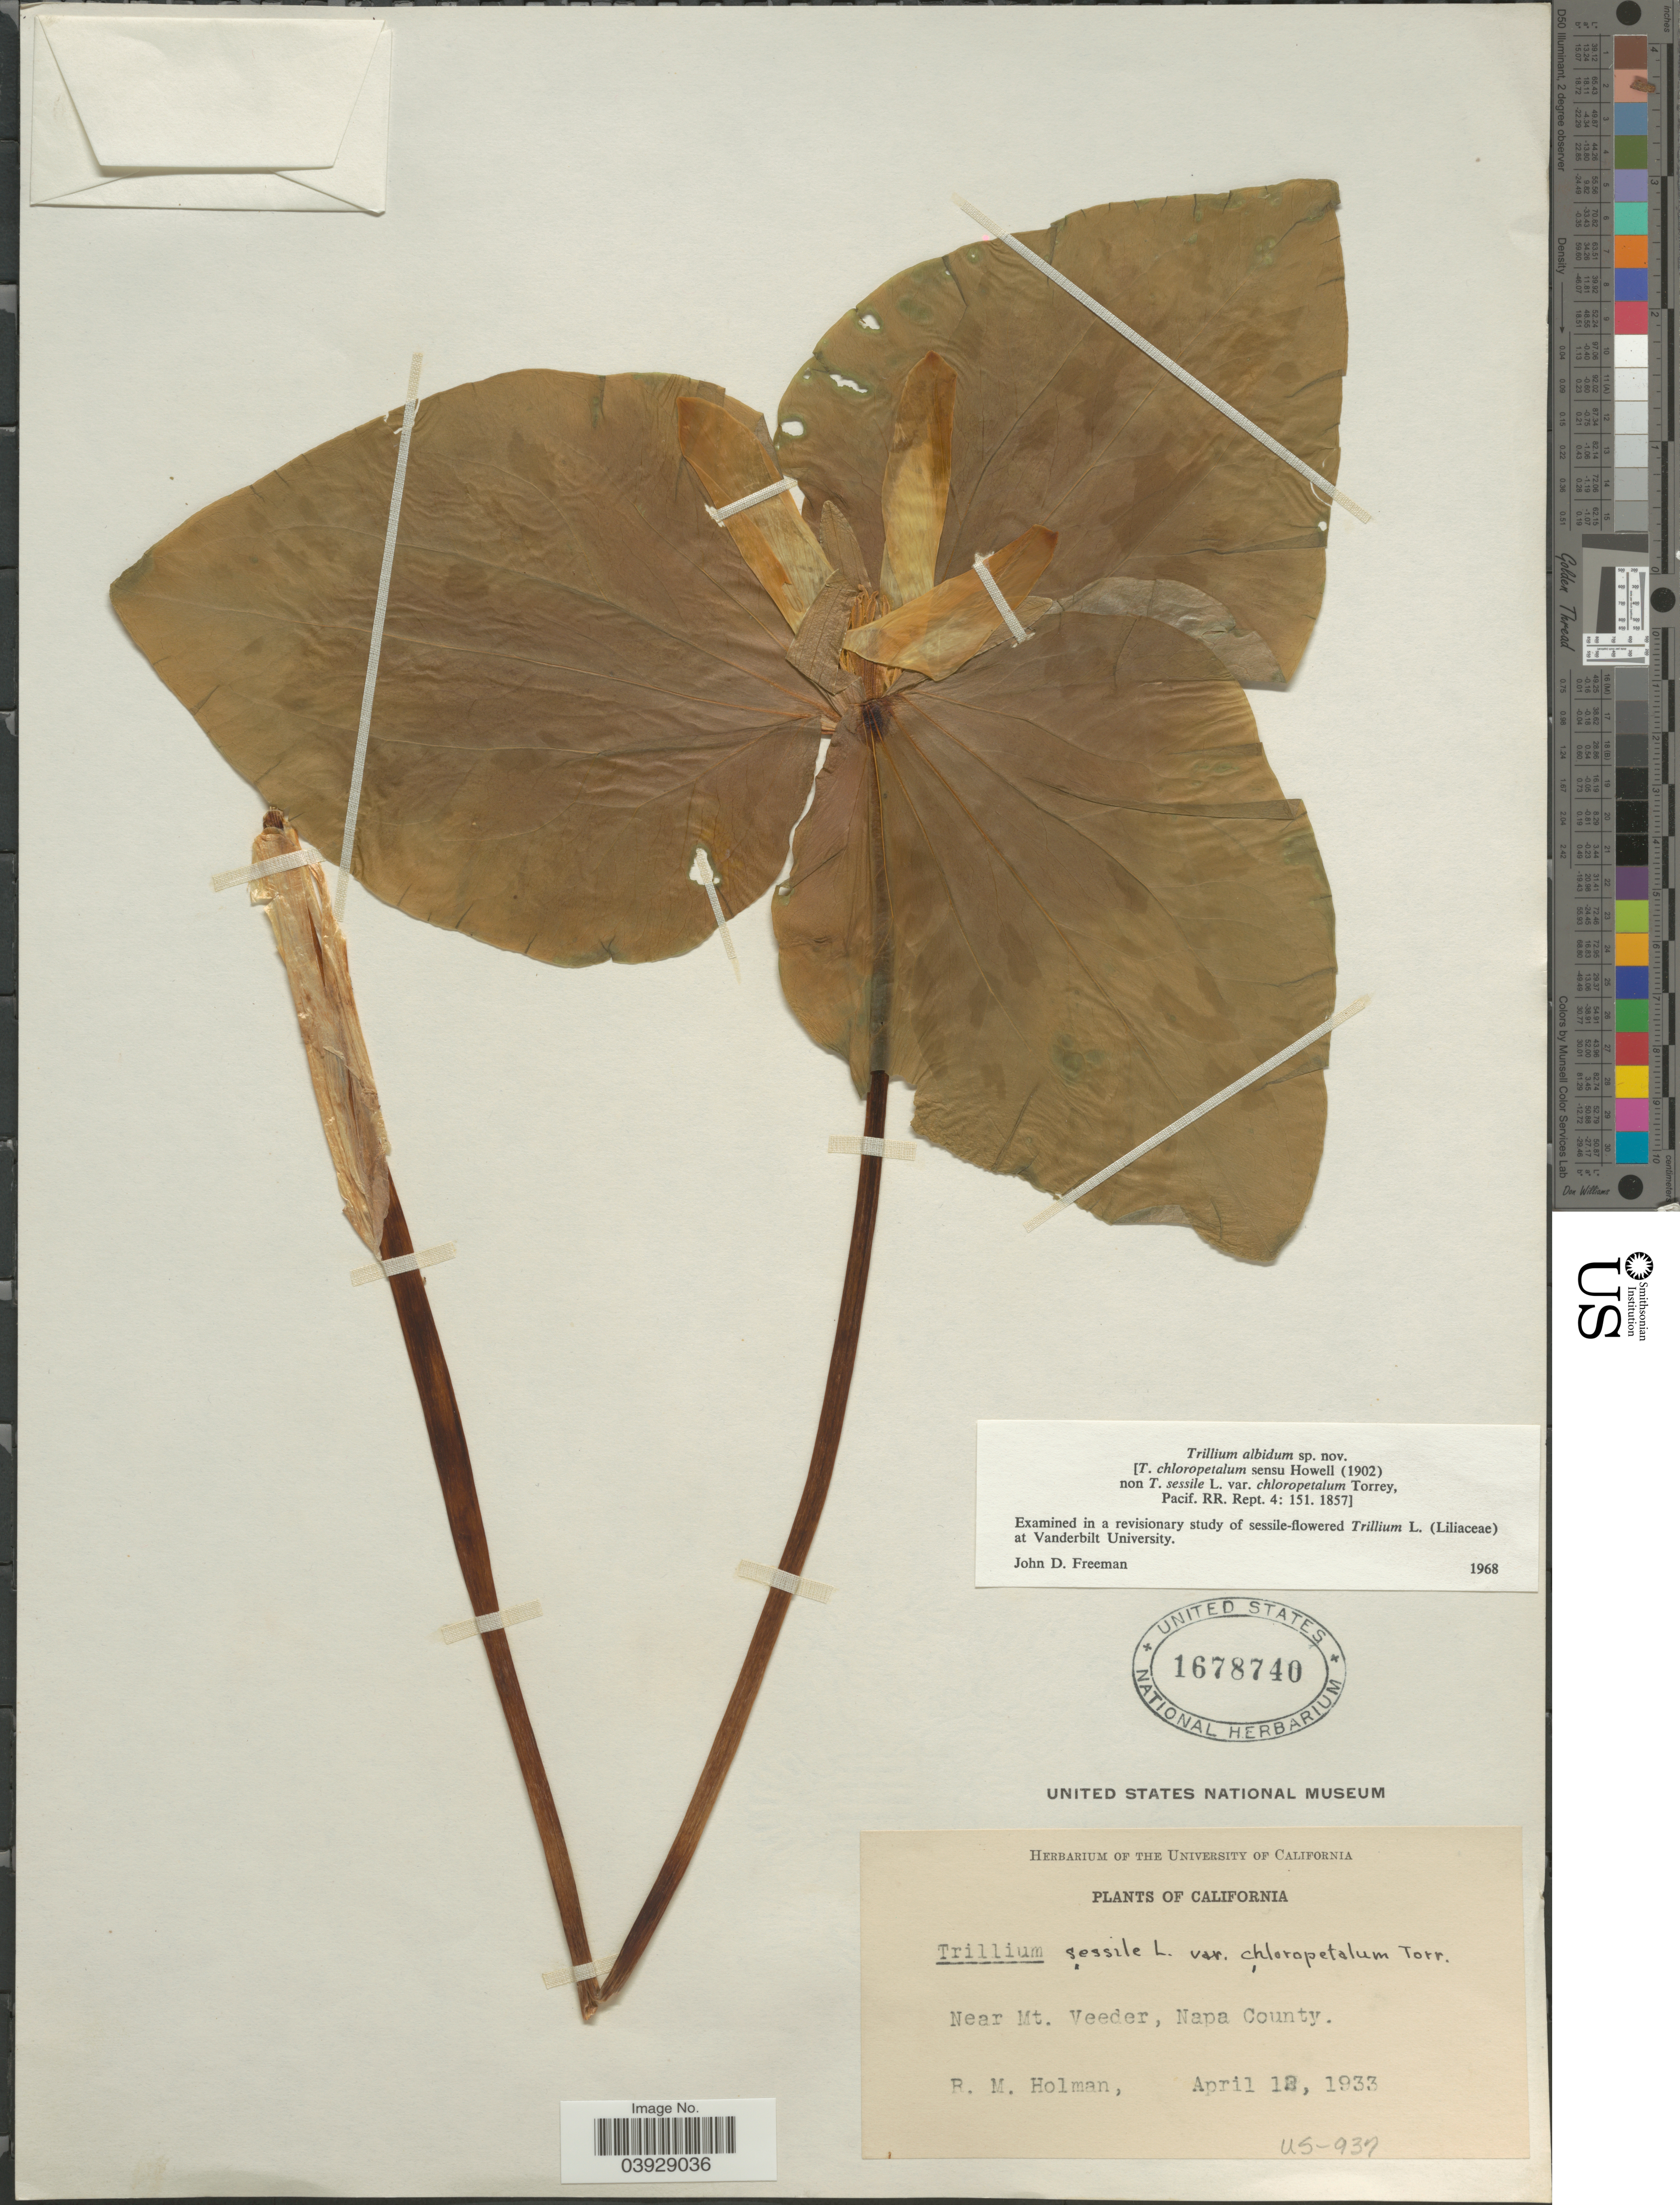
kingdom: Plantae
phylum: Tracheophyta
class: Liliopsida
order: Liliales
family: Melanthiaceae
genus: Trillium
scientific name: Trillium albidum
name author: J. D. Freeman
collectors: R. Holman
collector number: U.S937?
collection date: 1933-04-12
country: United States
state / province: California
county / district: Napa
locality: Near Mt. Veeder, Napa County.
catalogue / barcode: US 1678740